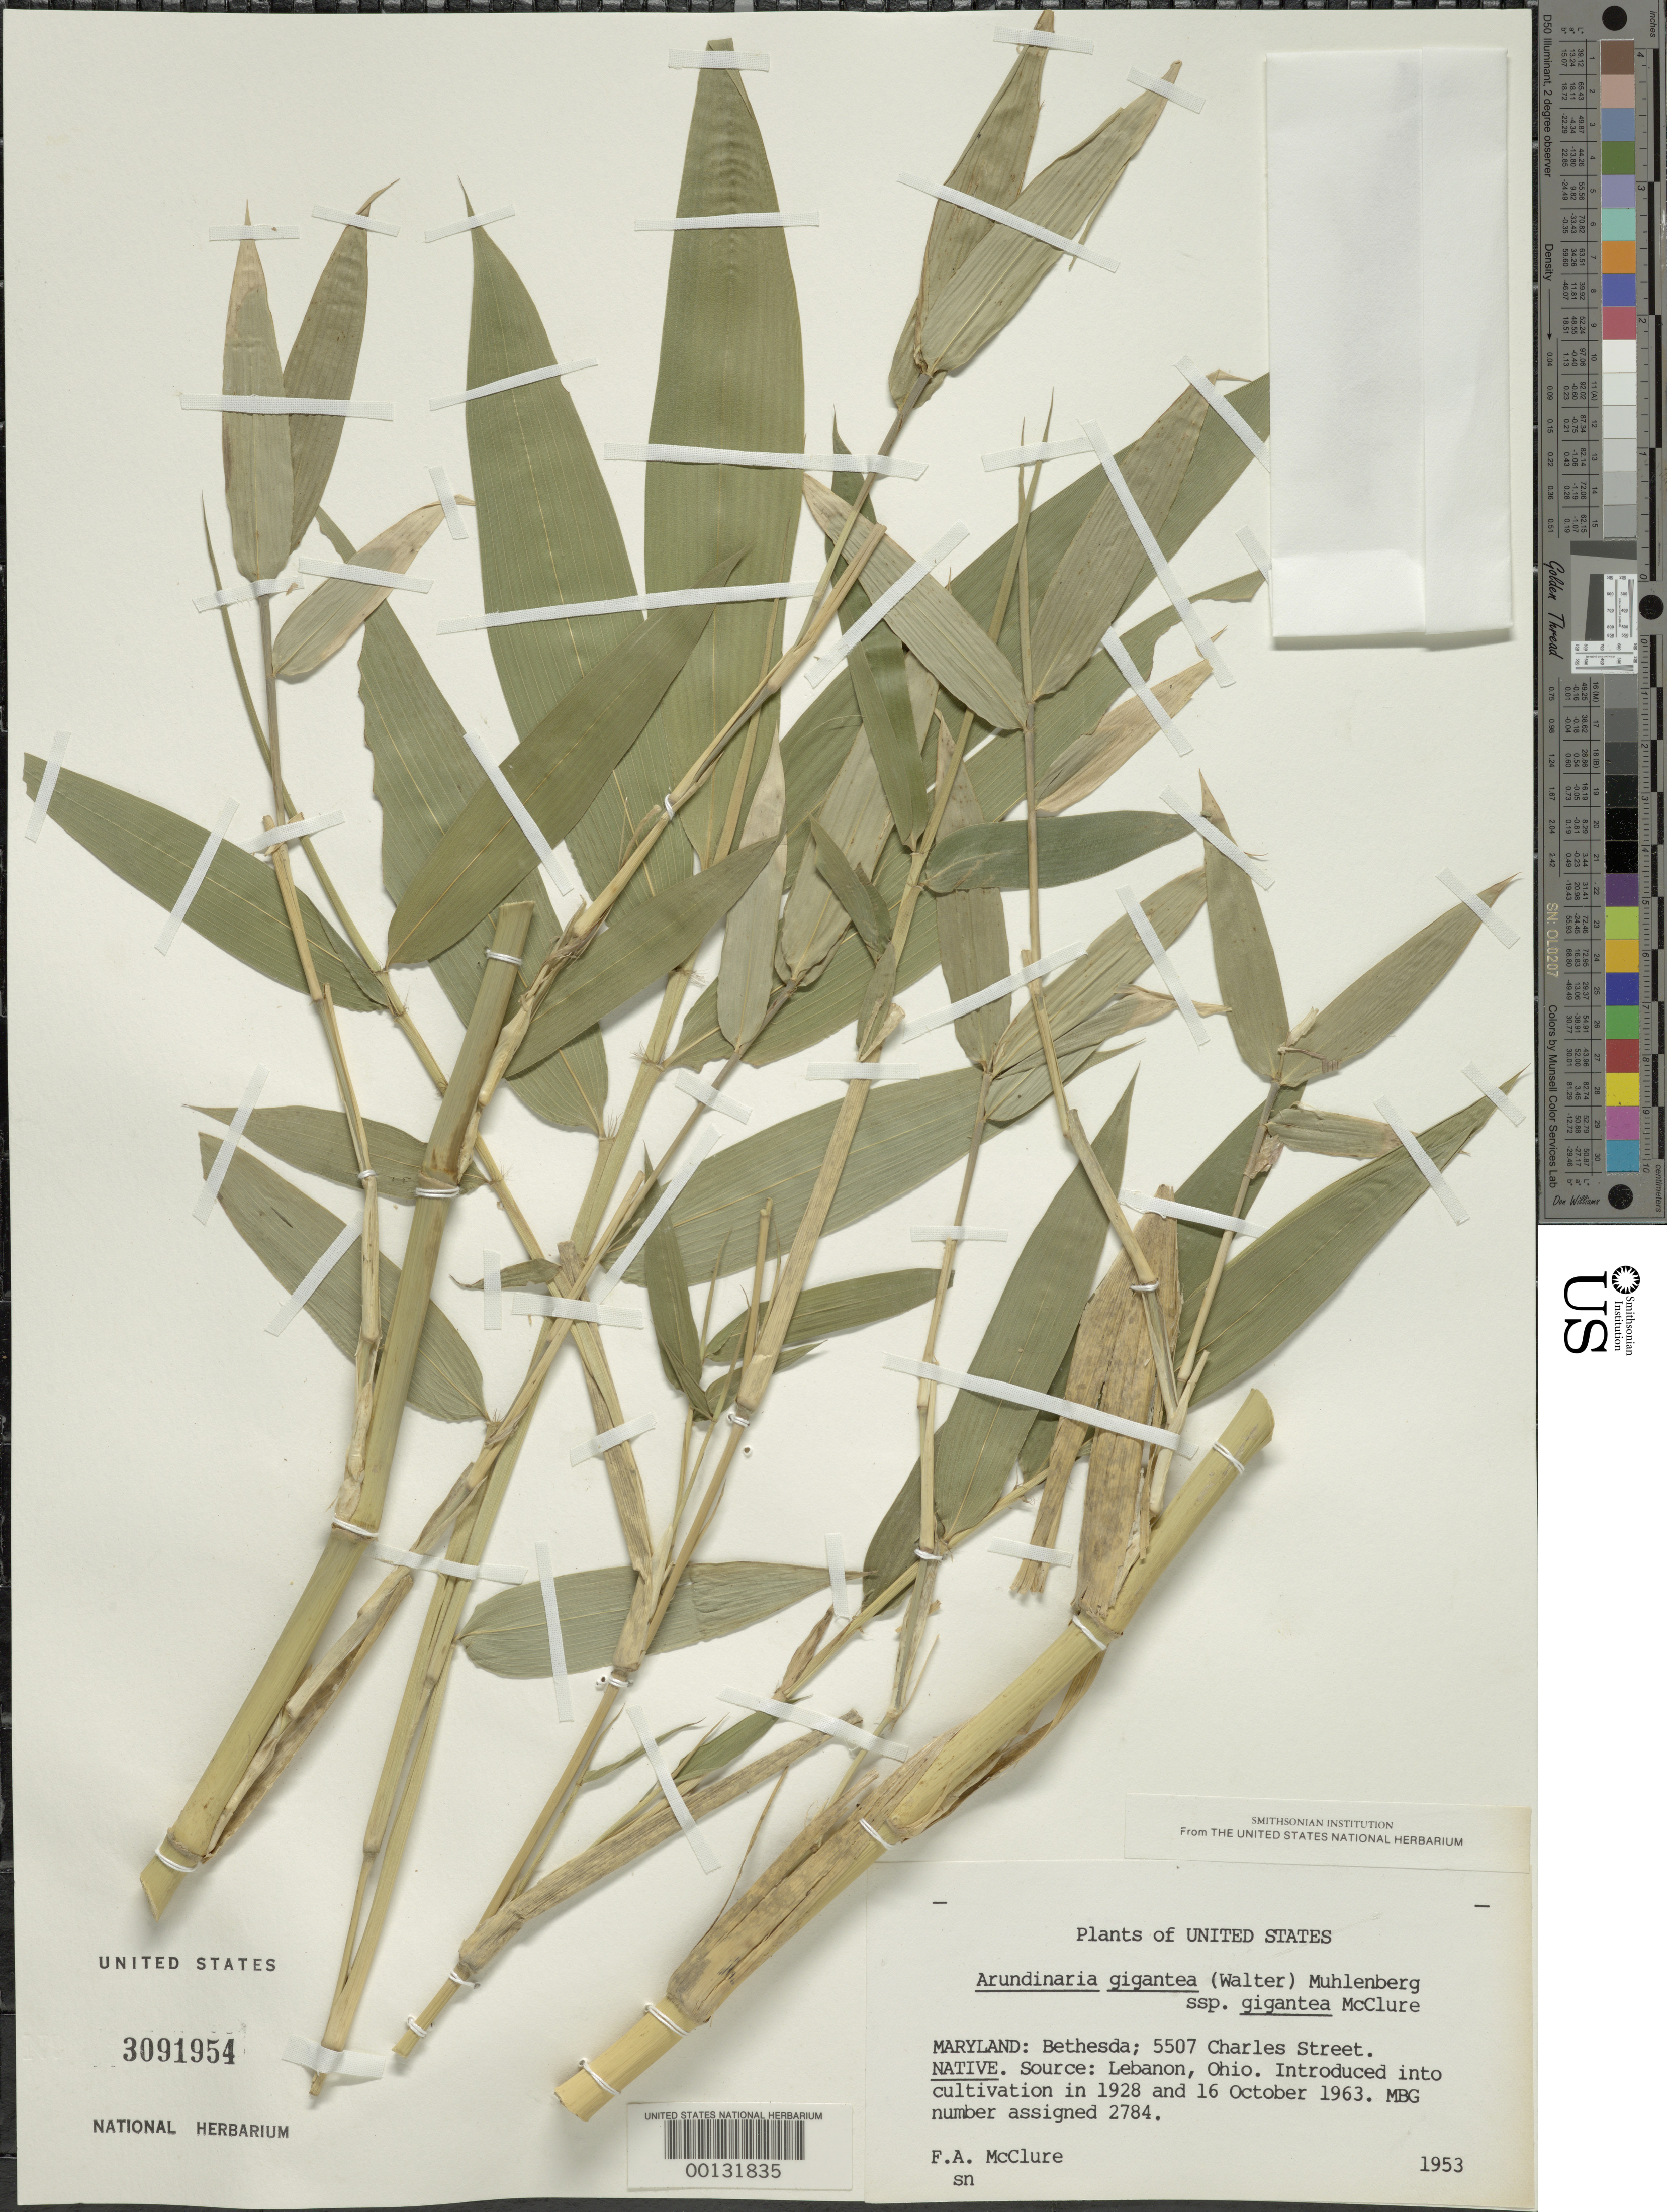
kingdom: Plantae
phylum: Tracheophyta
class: Liliopsida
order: Poales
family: Poaceae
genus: Arundinaria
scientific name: Arundinaria gigantea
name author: (Walter) Muhl.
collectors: F. A. McClure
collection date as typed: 1953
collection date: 1953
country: United States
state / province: Maryland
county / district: Montgomery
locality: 5507 Charles Street, Bethesda (McClure's garden)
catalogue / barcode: US 3091954